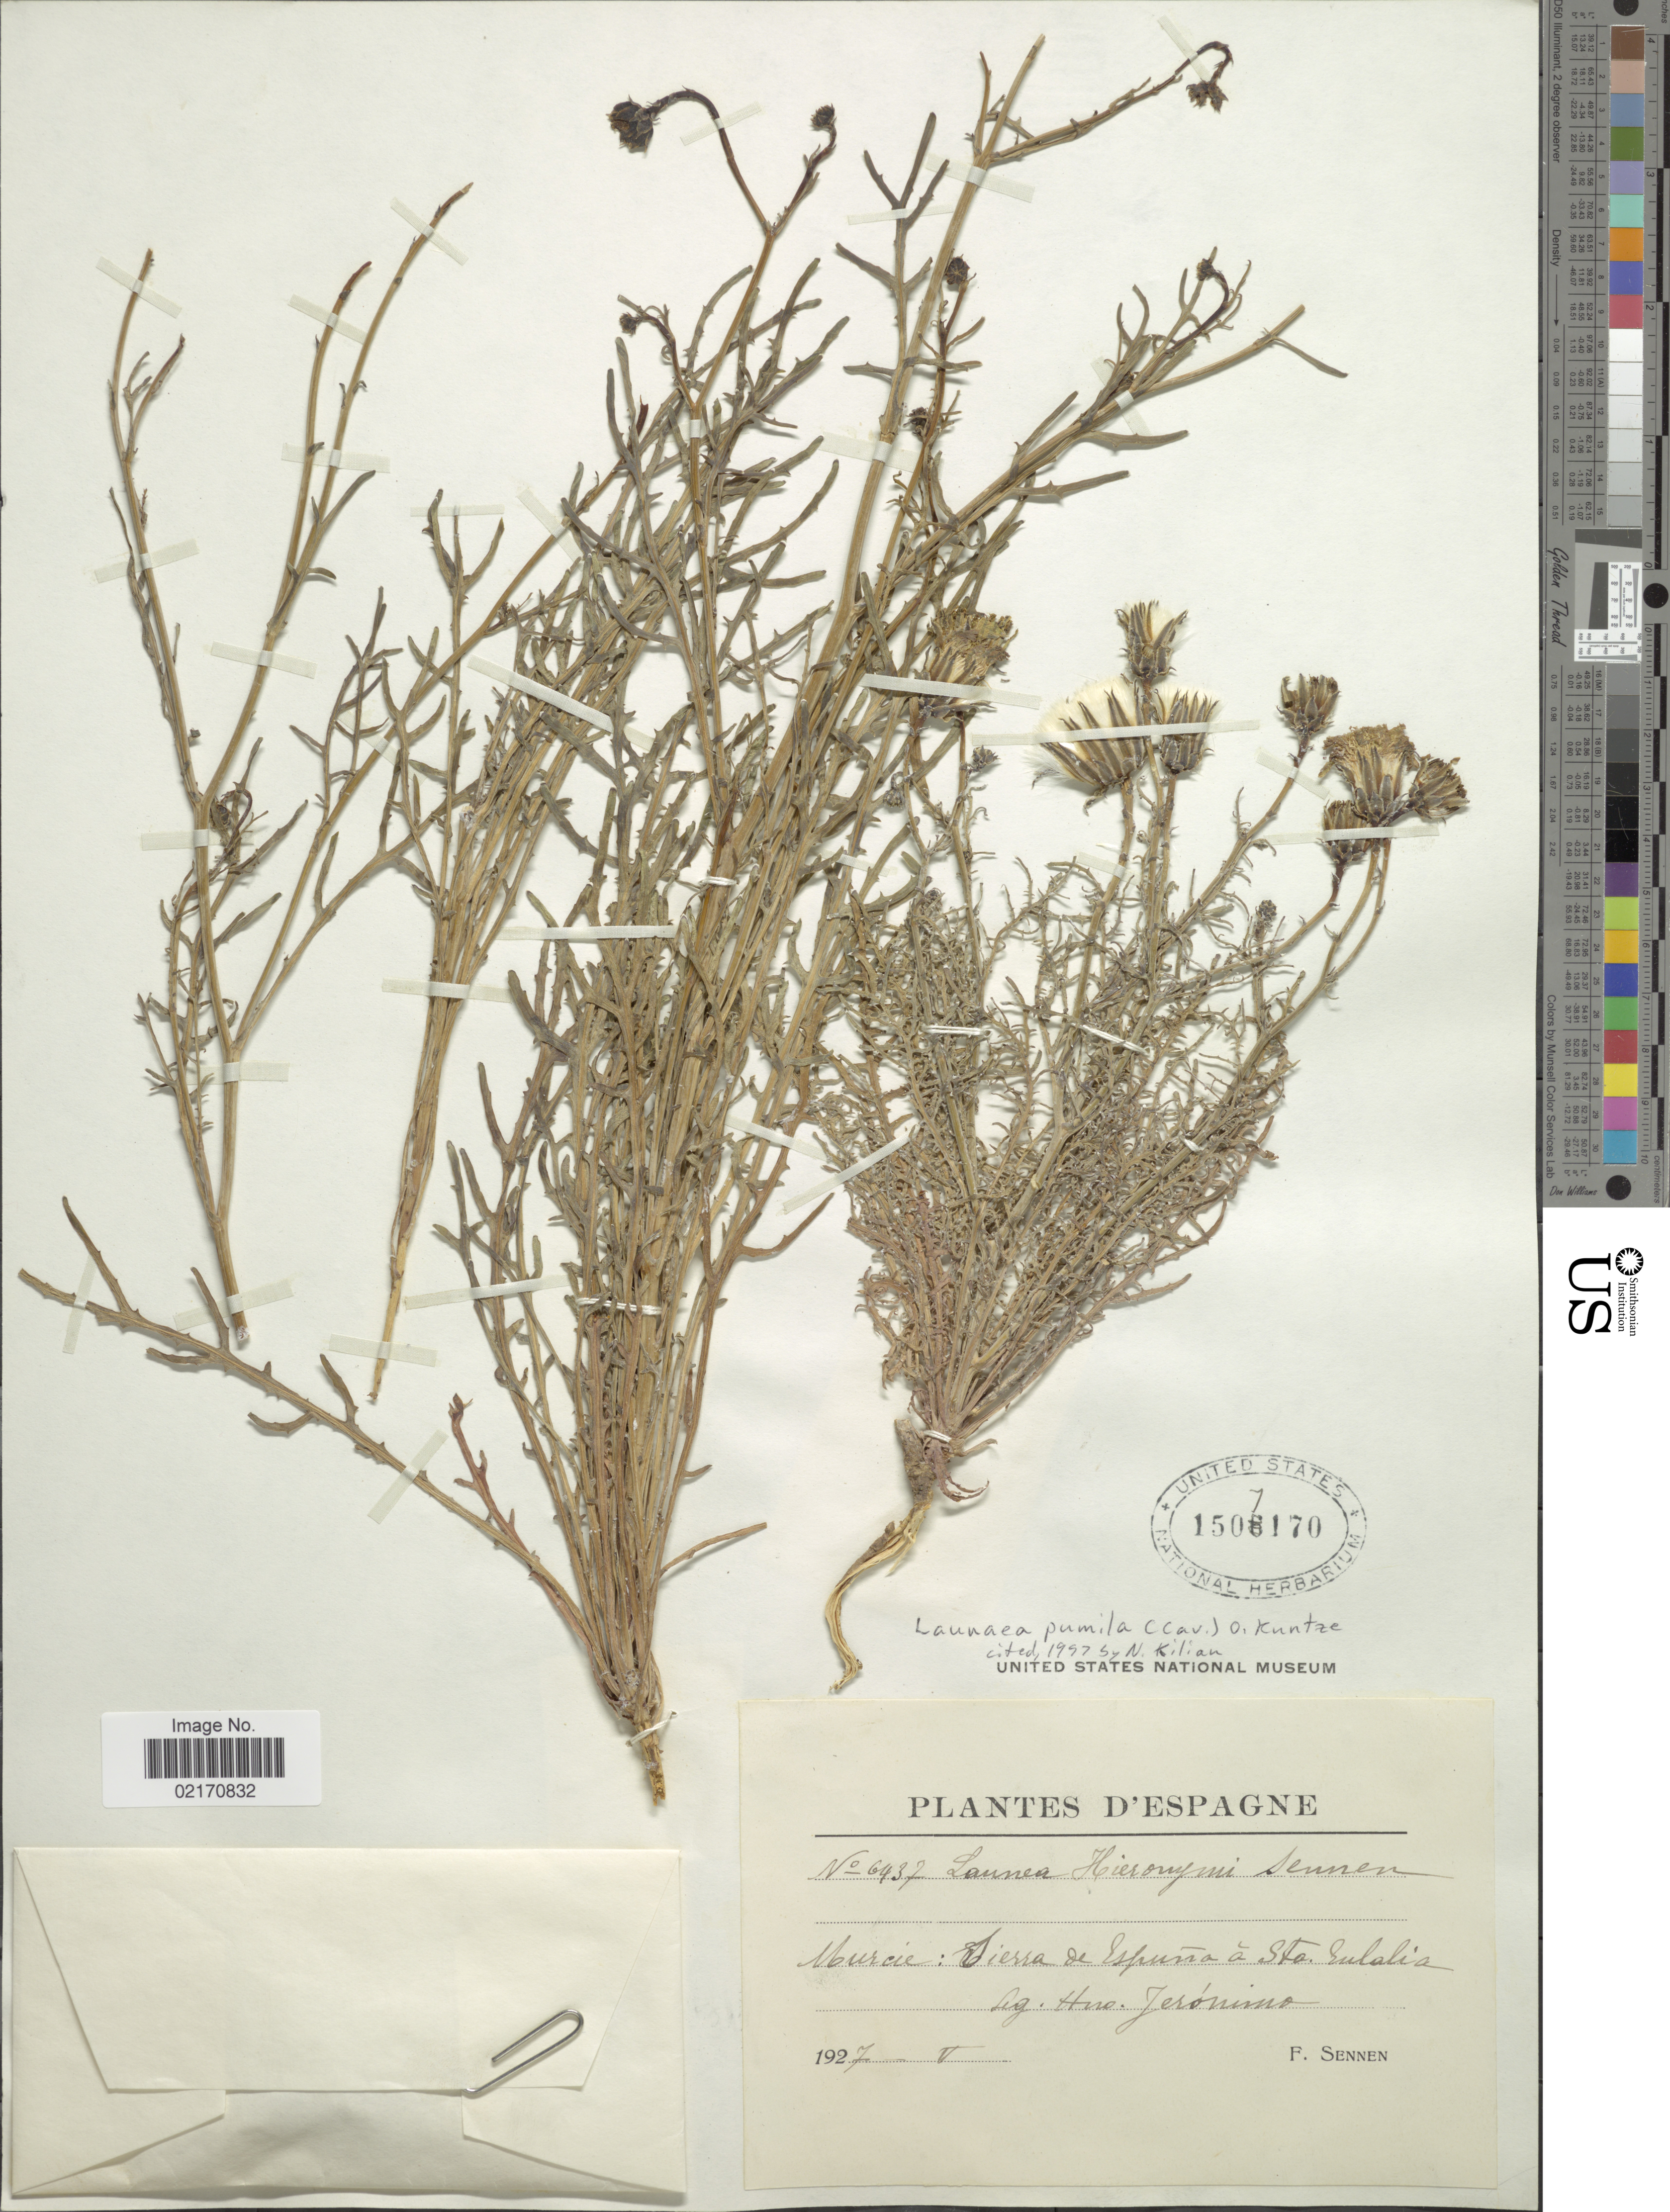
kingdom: Plantae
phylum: Tracheophyta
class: Magnoliopsida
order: Asterales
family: Asteraceae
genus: Launaea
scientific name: Launaea pumila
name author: (Cav.) Kuntze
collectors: H. Jerónimo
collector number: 6437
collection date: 1927-05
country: Spain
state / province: Murcia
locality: Murcie, Sierra de Espuna a Sta. Eulalia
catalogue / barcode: US 1507170